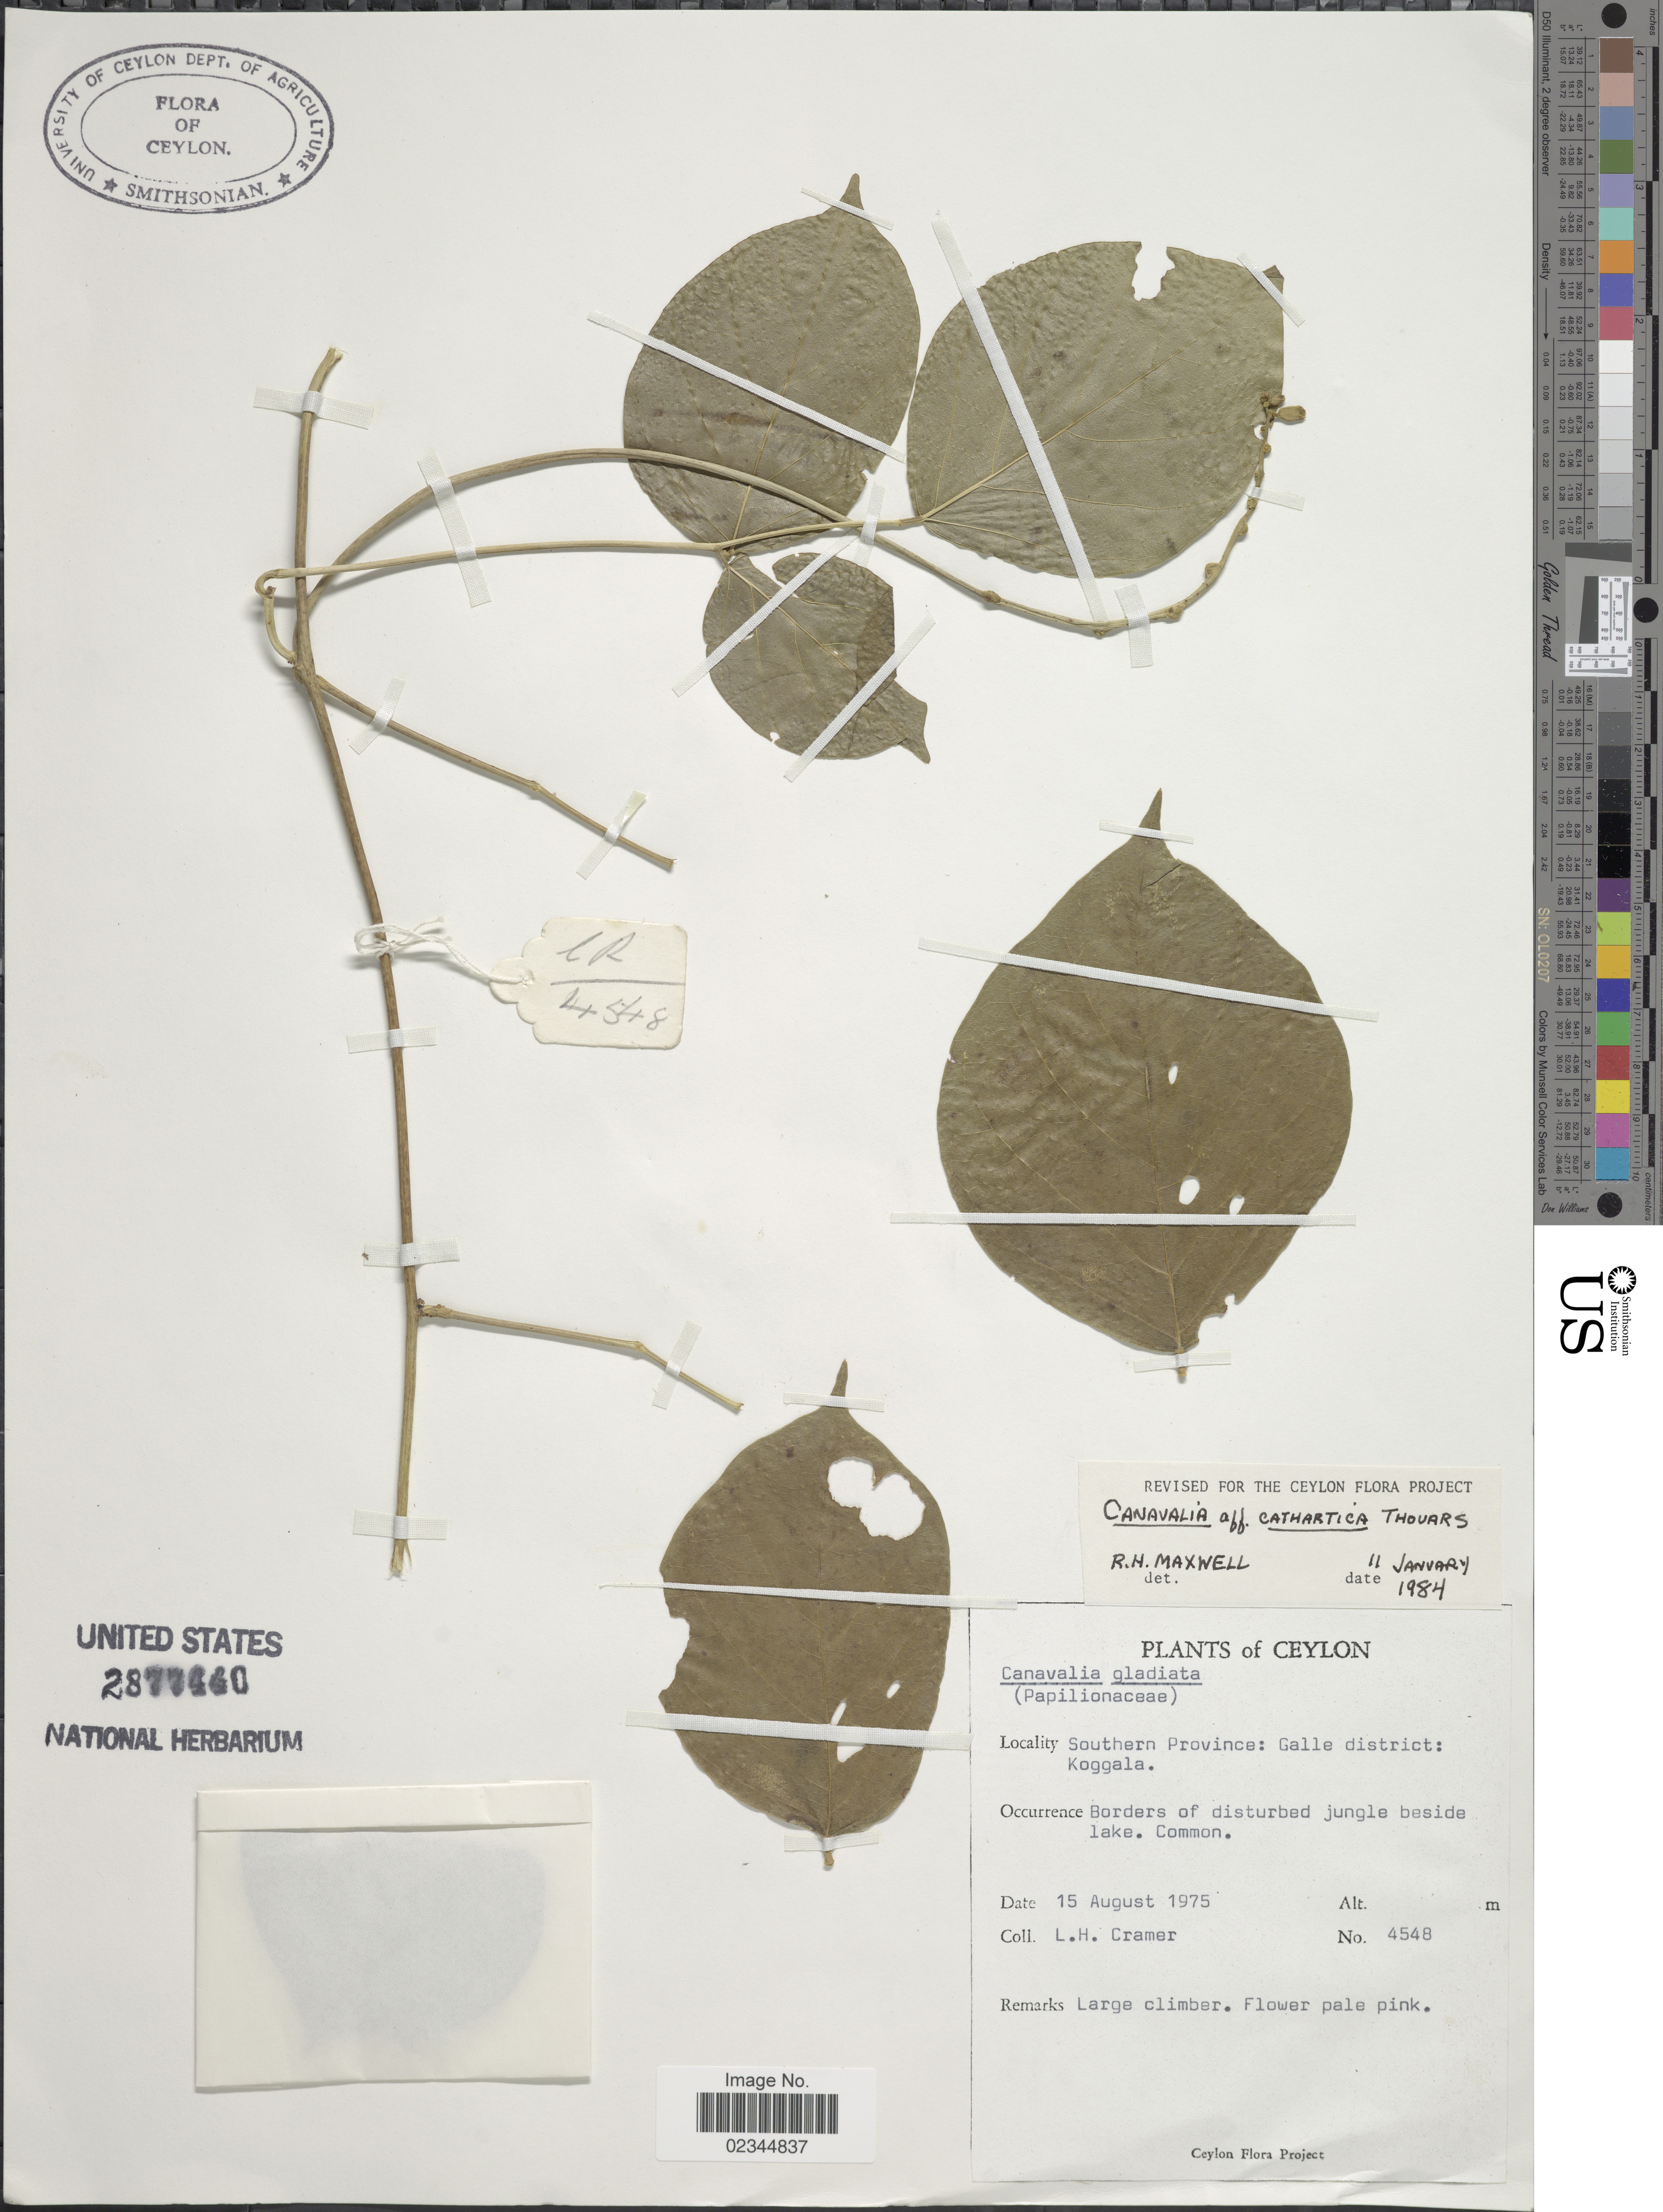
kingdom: Plantae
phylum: Tracheophyta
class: Magnoliopsida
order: Fabales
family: Fabaceae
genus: Canavalia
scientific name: Canavalia gladiata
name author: (Jacq.) DC.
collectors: L. H. Cramer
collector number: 4548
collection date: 1975-08-15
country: Sri Lanka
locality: Ceylon. Southern Province: Galle District: Koggala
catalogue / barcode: US 2877440